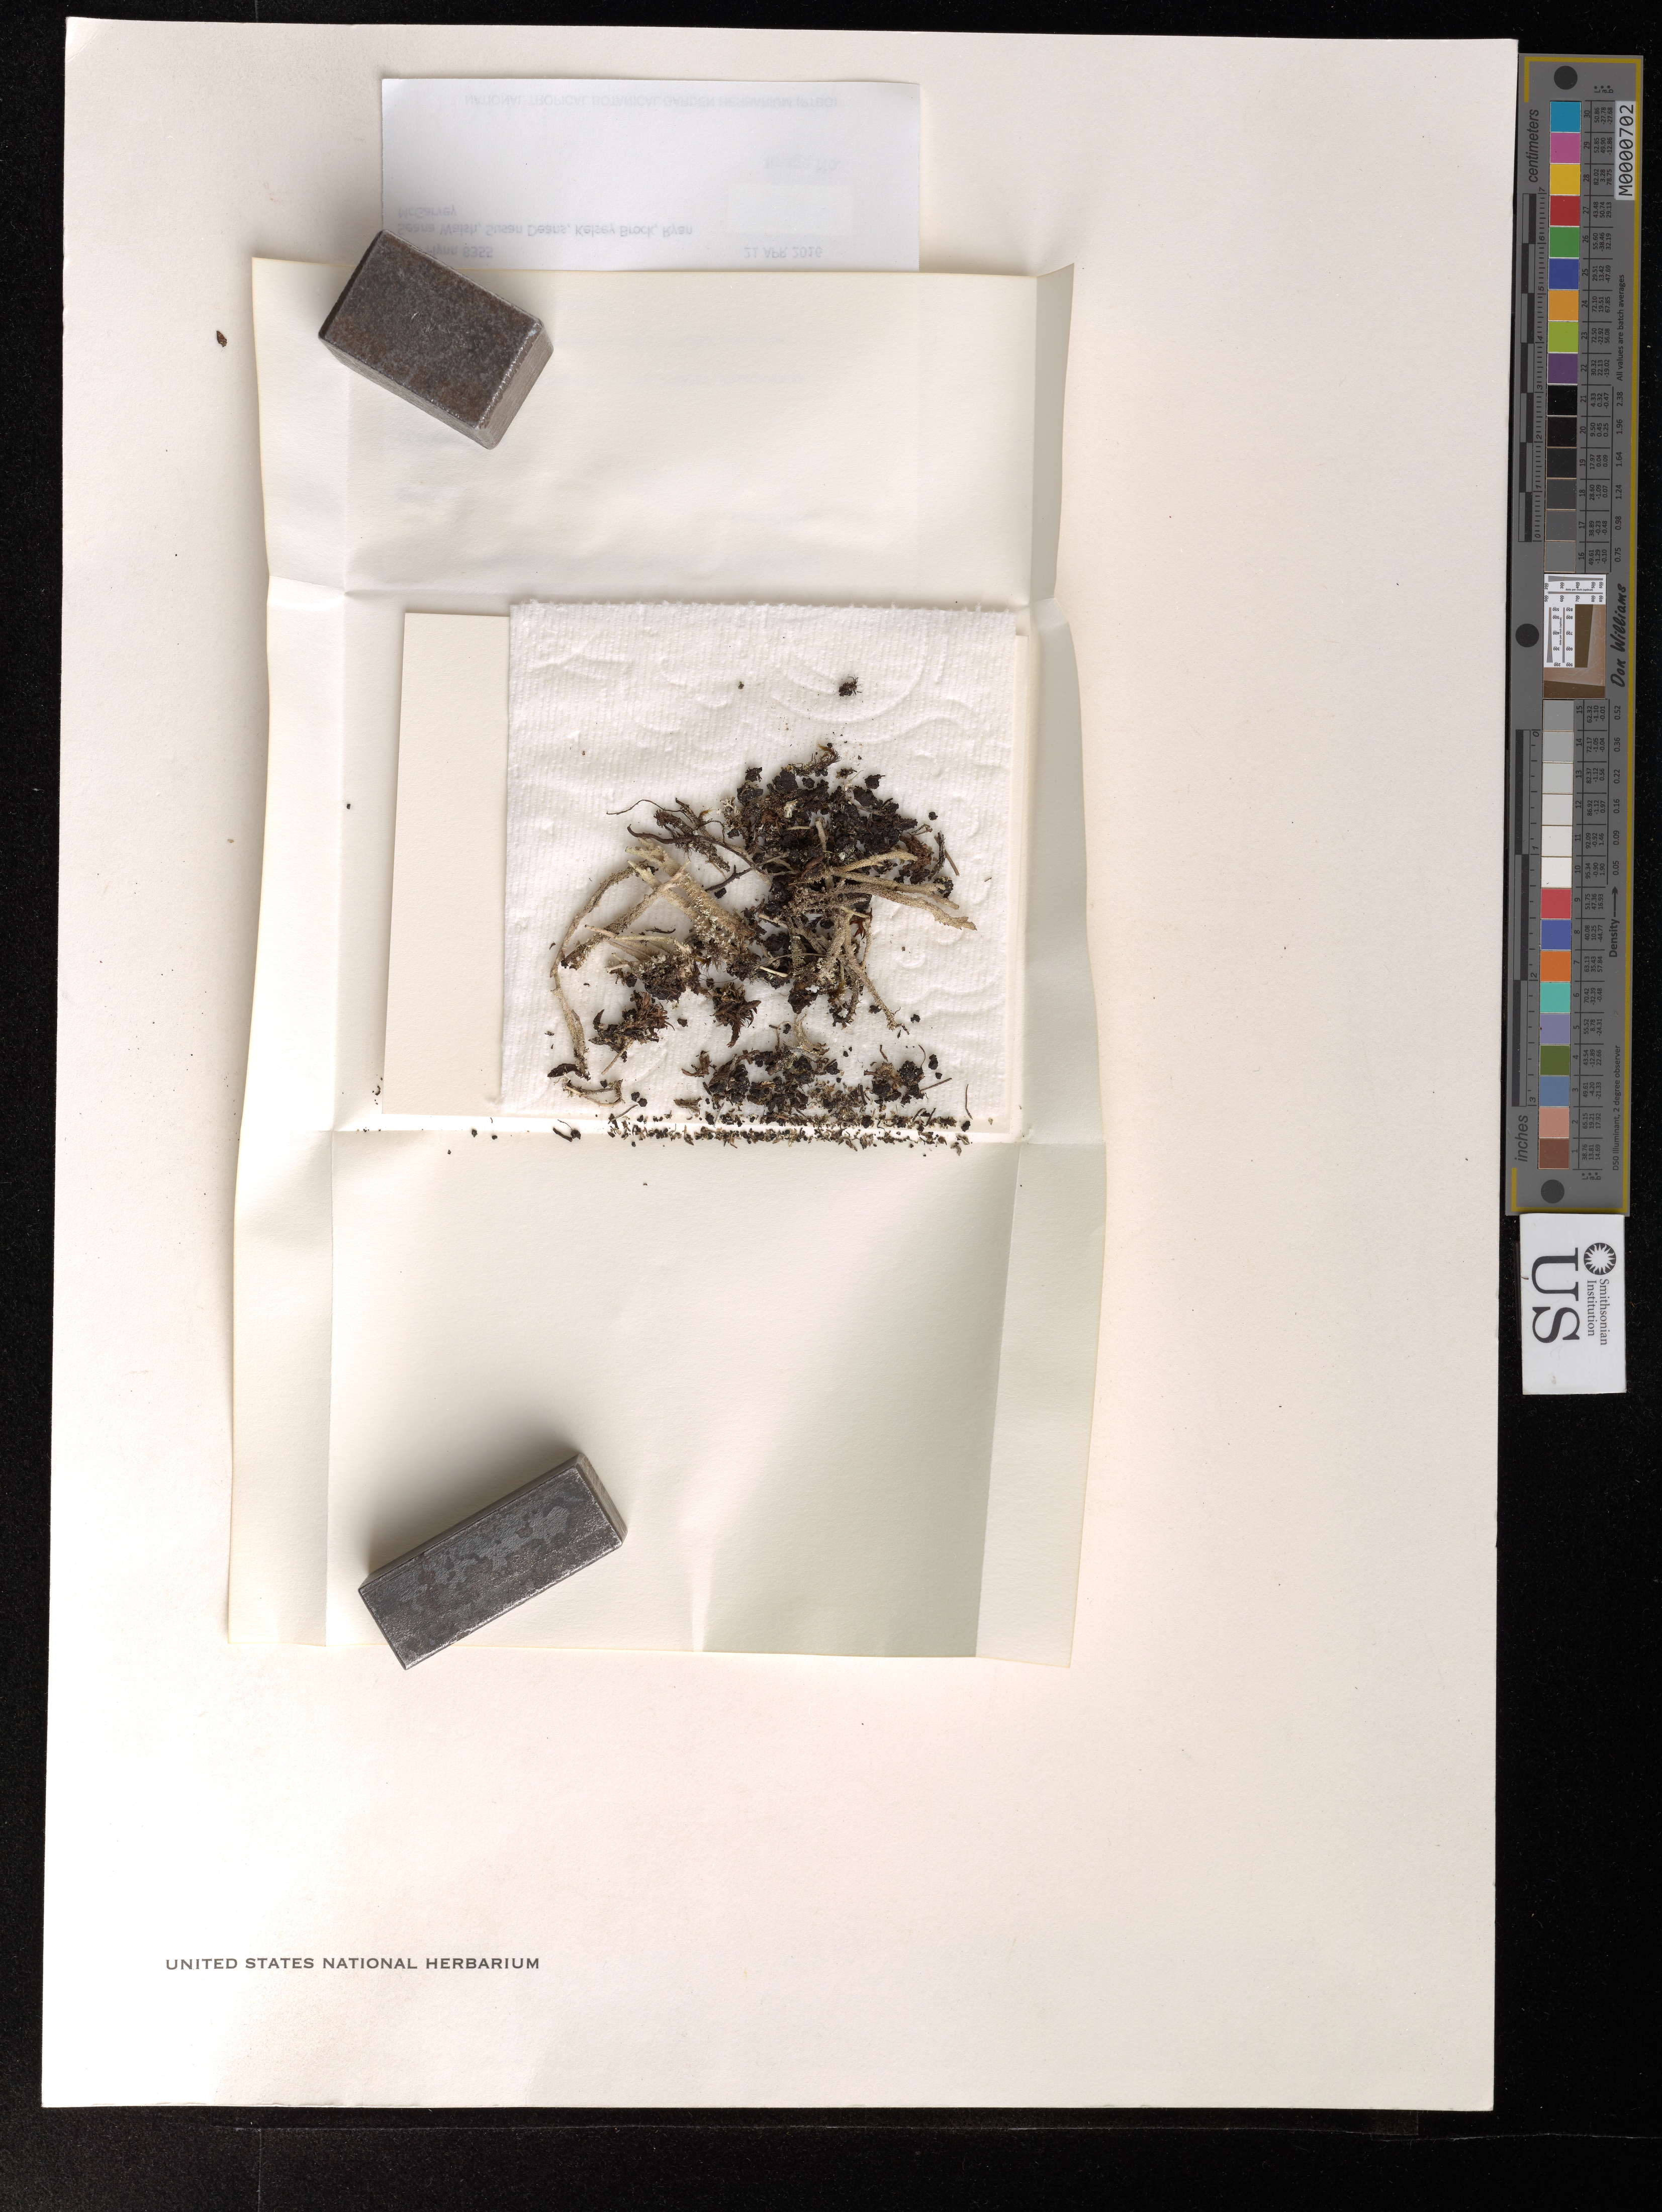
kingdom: Fungi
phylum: Ascomycota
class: Lecanoromycetes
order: Lecanorales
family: Cladoniaceae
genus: Cladonia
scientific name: Cladonia sp.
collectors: T. W. Flynn, S. Walsh, S. Deans & K. Brock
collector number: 8355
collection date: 2016-04-21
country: United States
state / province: Hawaii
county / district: Kauai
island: Kaua'i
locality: Kauai Koloa District. Wahiawa Bog.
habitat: Lowland bog area. W/ Metrosideros, Rhynchospora, Melastoma.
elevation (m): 610